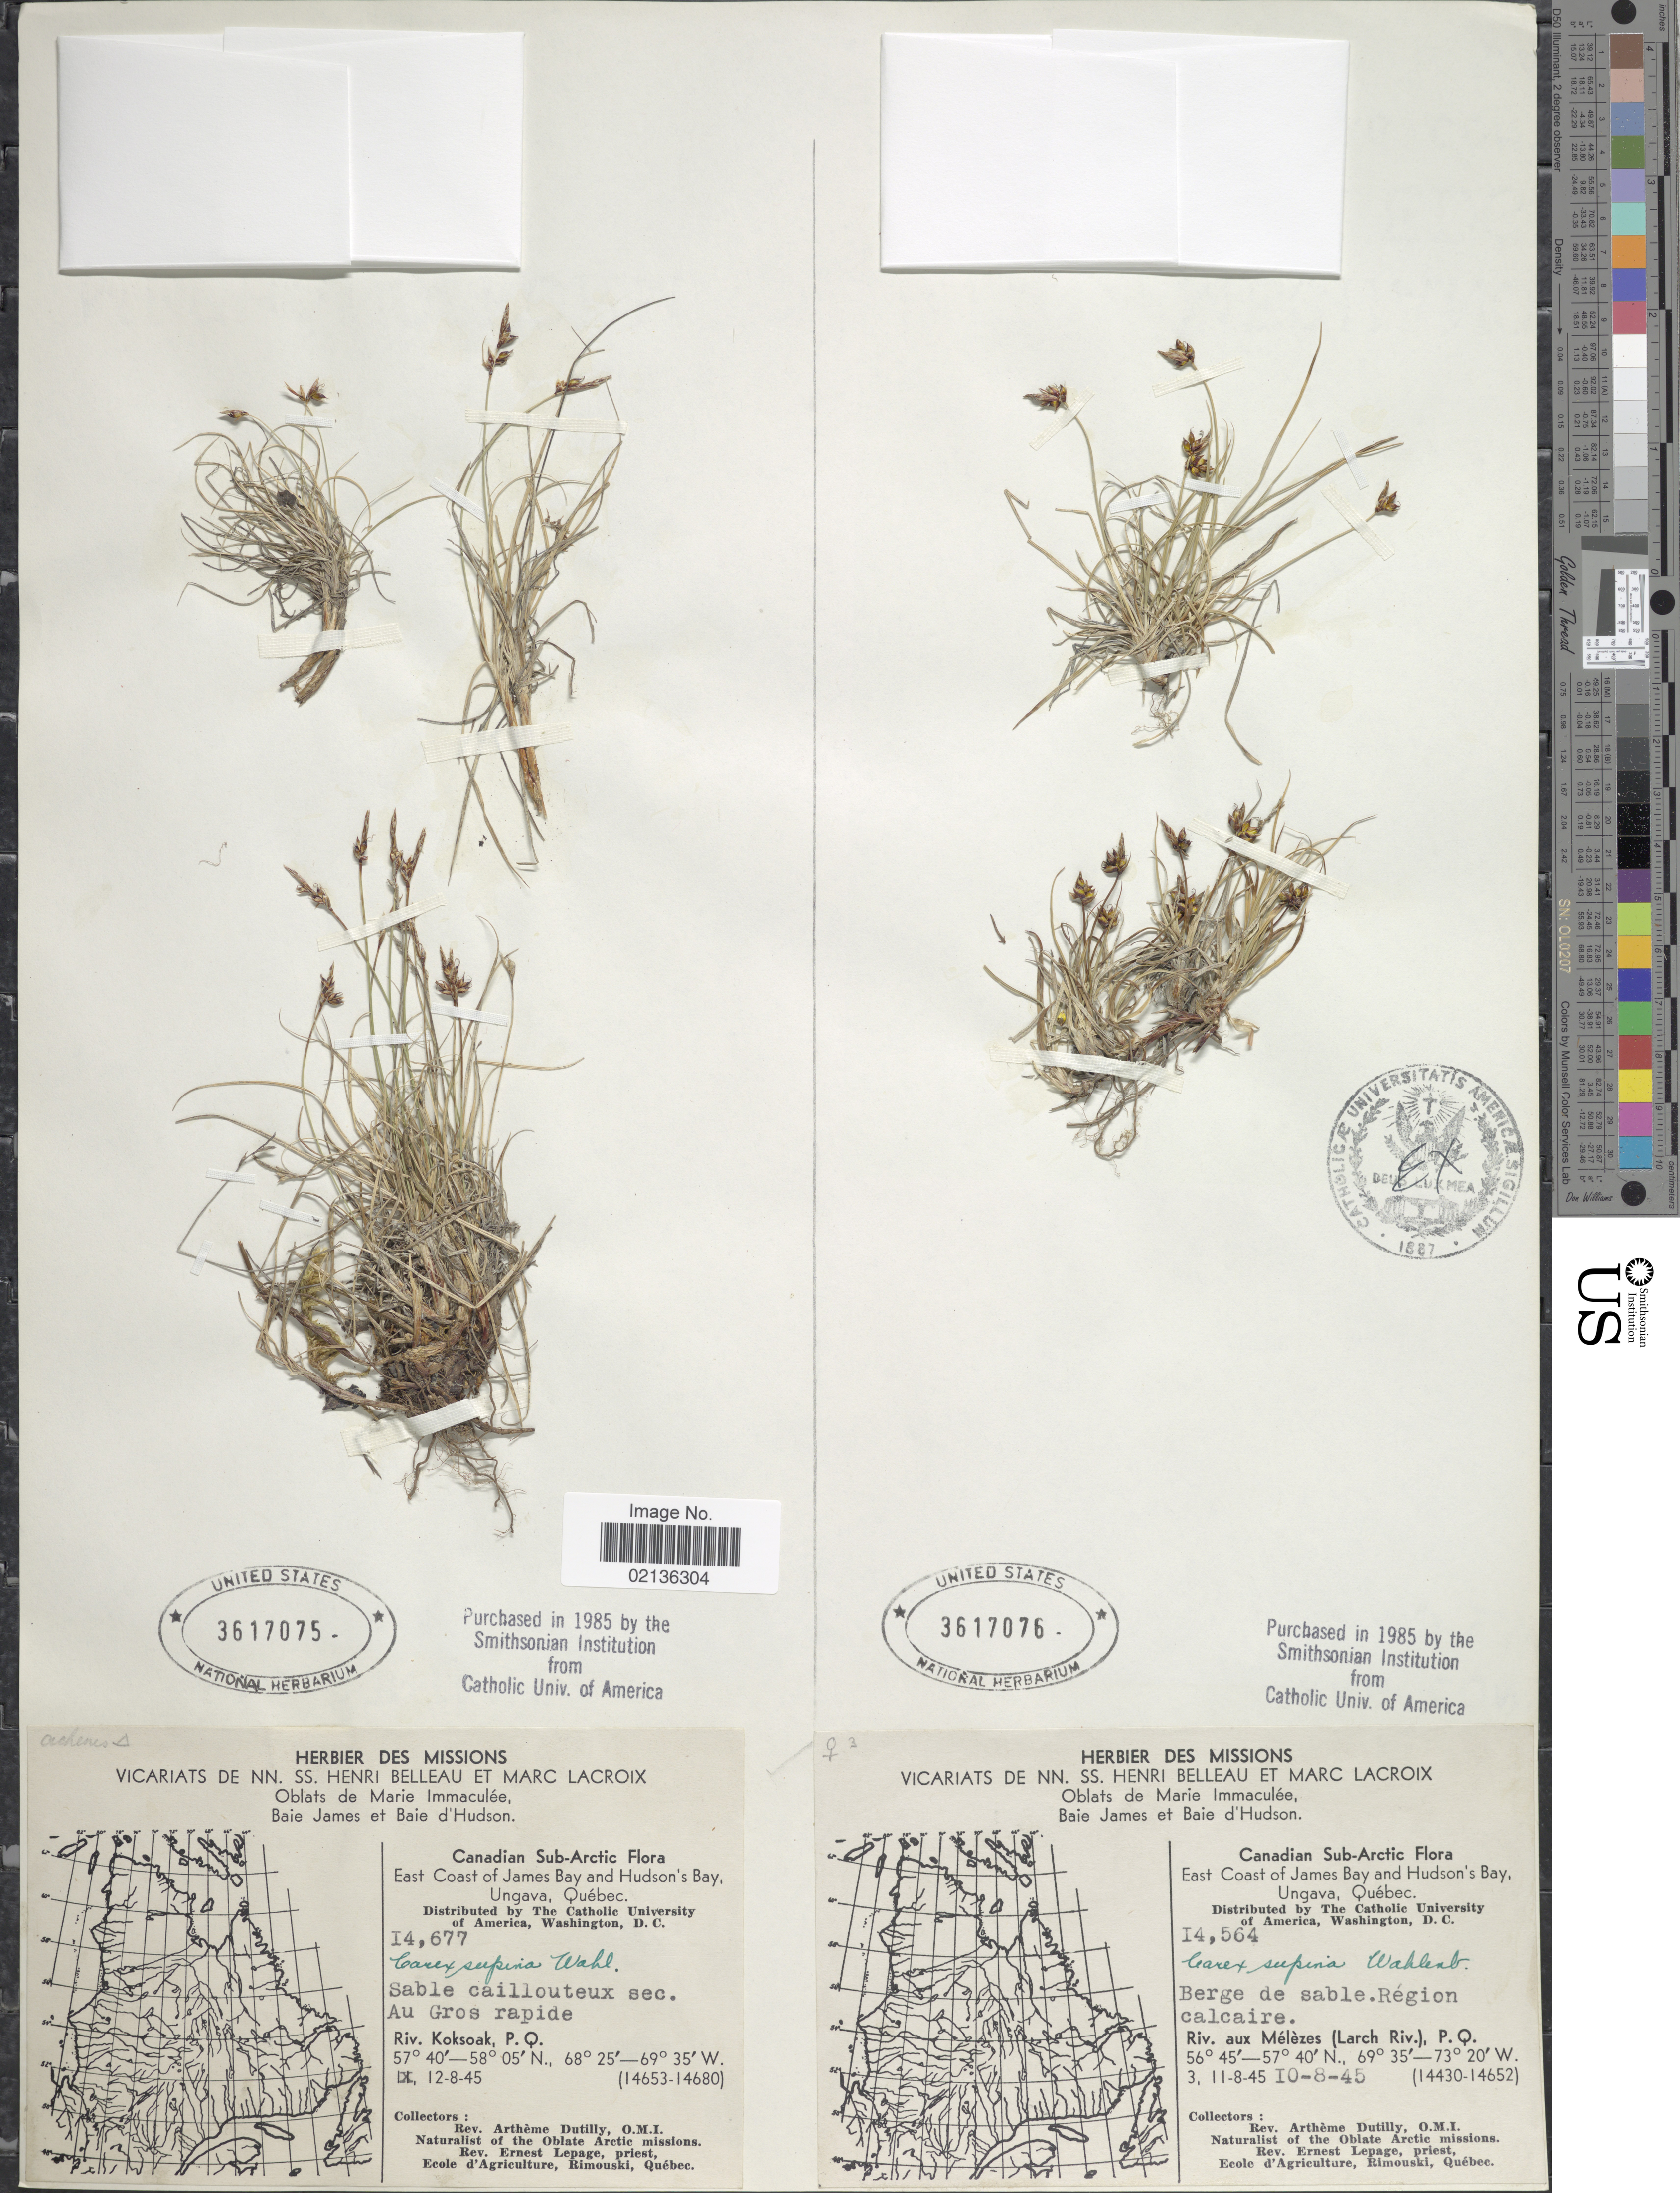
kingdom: Plantae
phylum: Tracheophyta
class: Liliopsida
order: Poales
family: Cyperaceae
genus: Carex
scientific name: Carex supina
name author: Willd. ex Wahlenb.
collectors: A. Dutilly & E. Lepage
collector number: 14564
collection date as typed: Transcribed d/m/y: 10/8/45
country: Canada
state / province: Quebec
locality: Oblats de Marie Immaculee, Baie James et Baie d'Hudson, Canadian Sub-Arctic, East Coasy of James Bay and Hudson's Bay, Ungava, Quebec, Berge de sable, Region calcaire, Riv. aux Melezes (Larch Riv.) P.Q.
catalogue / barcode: US 3617076-2